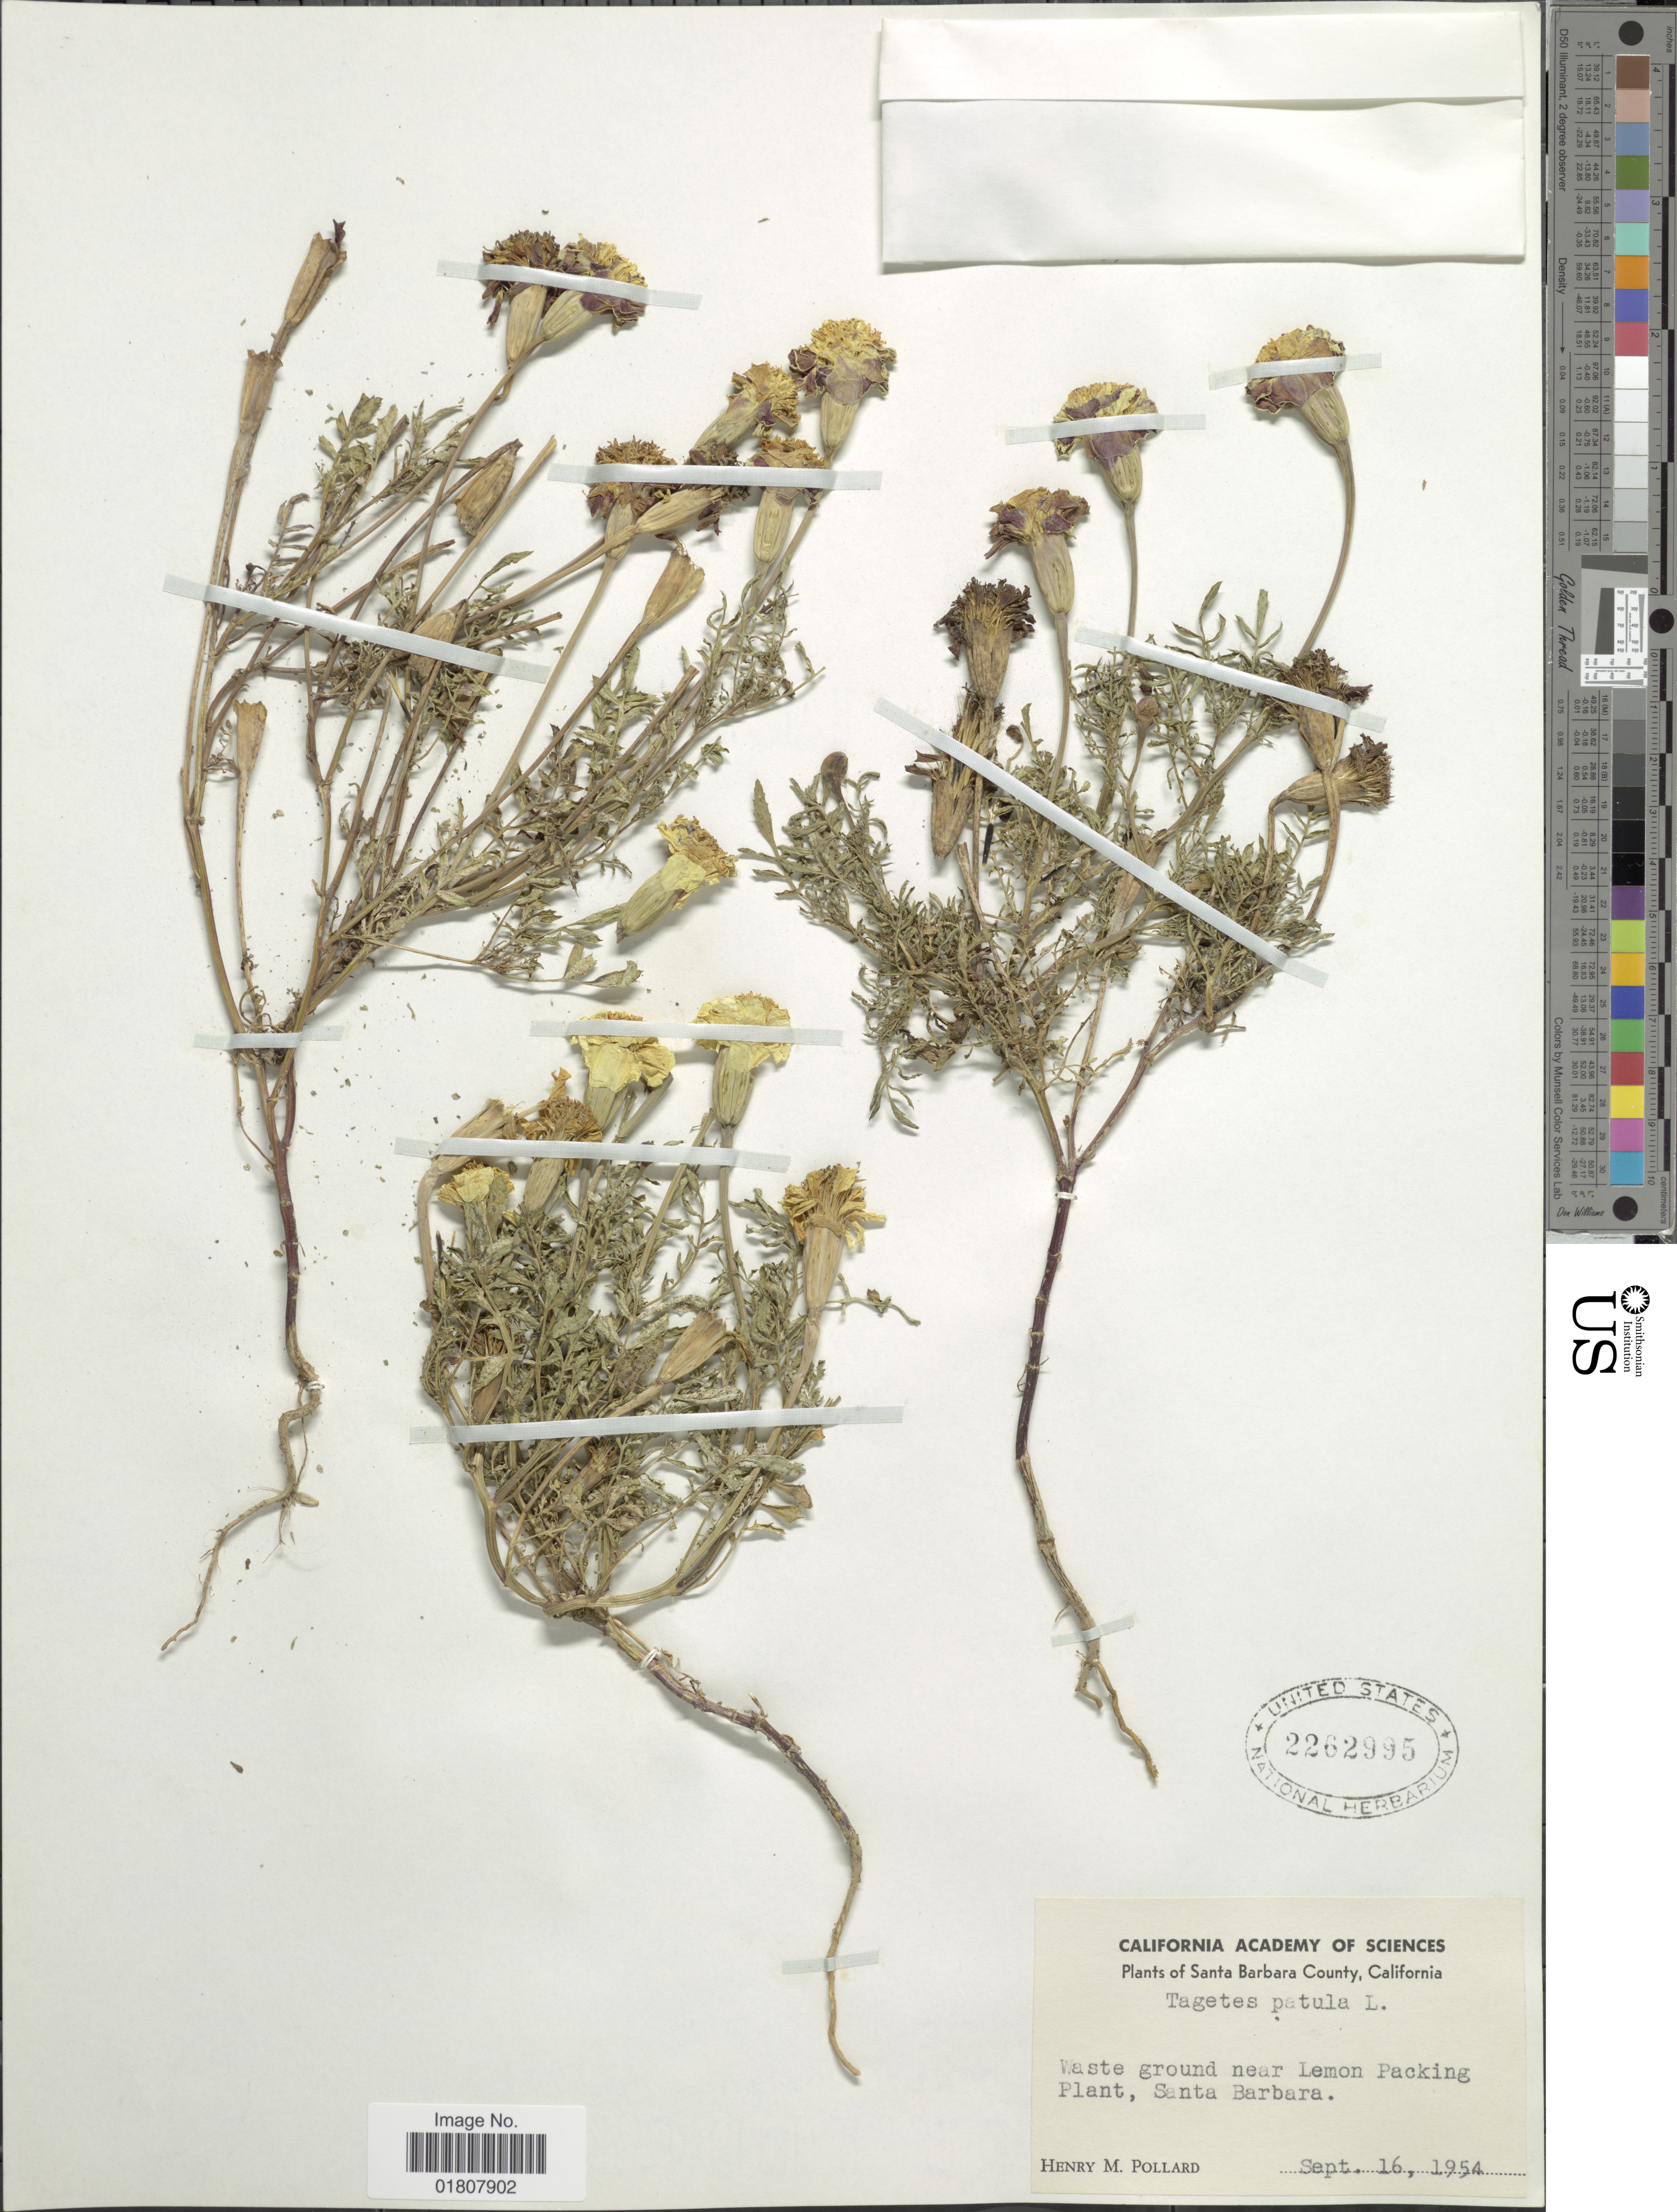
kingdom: Plantae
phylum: Tracheophyta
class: Magnoliopsida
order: Asterales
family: Asteraceae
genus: Tagetes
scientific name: Tagetes patula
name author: L.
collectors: H. M. Pollard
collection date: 1954-09-16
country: United States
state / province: California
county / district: Santa Barbara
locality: Santa Barbara County, near Lemon Packing Plant, Santa Barbara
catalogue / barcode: US 2262995